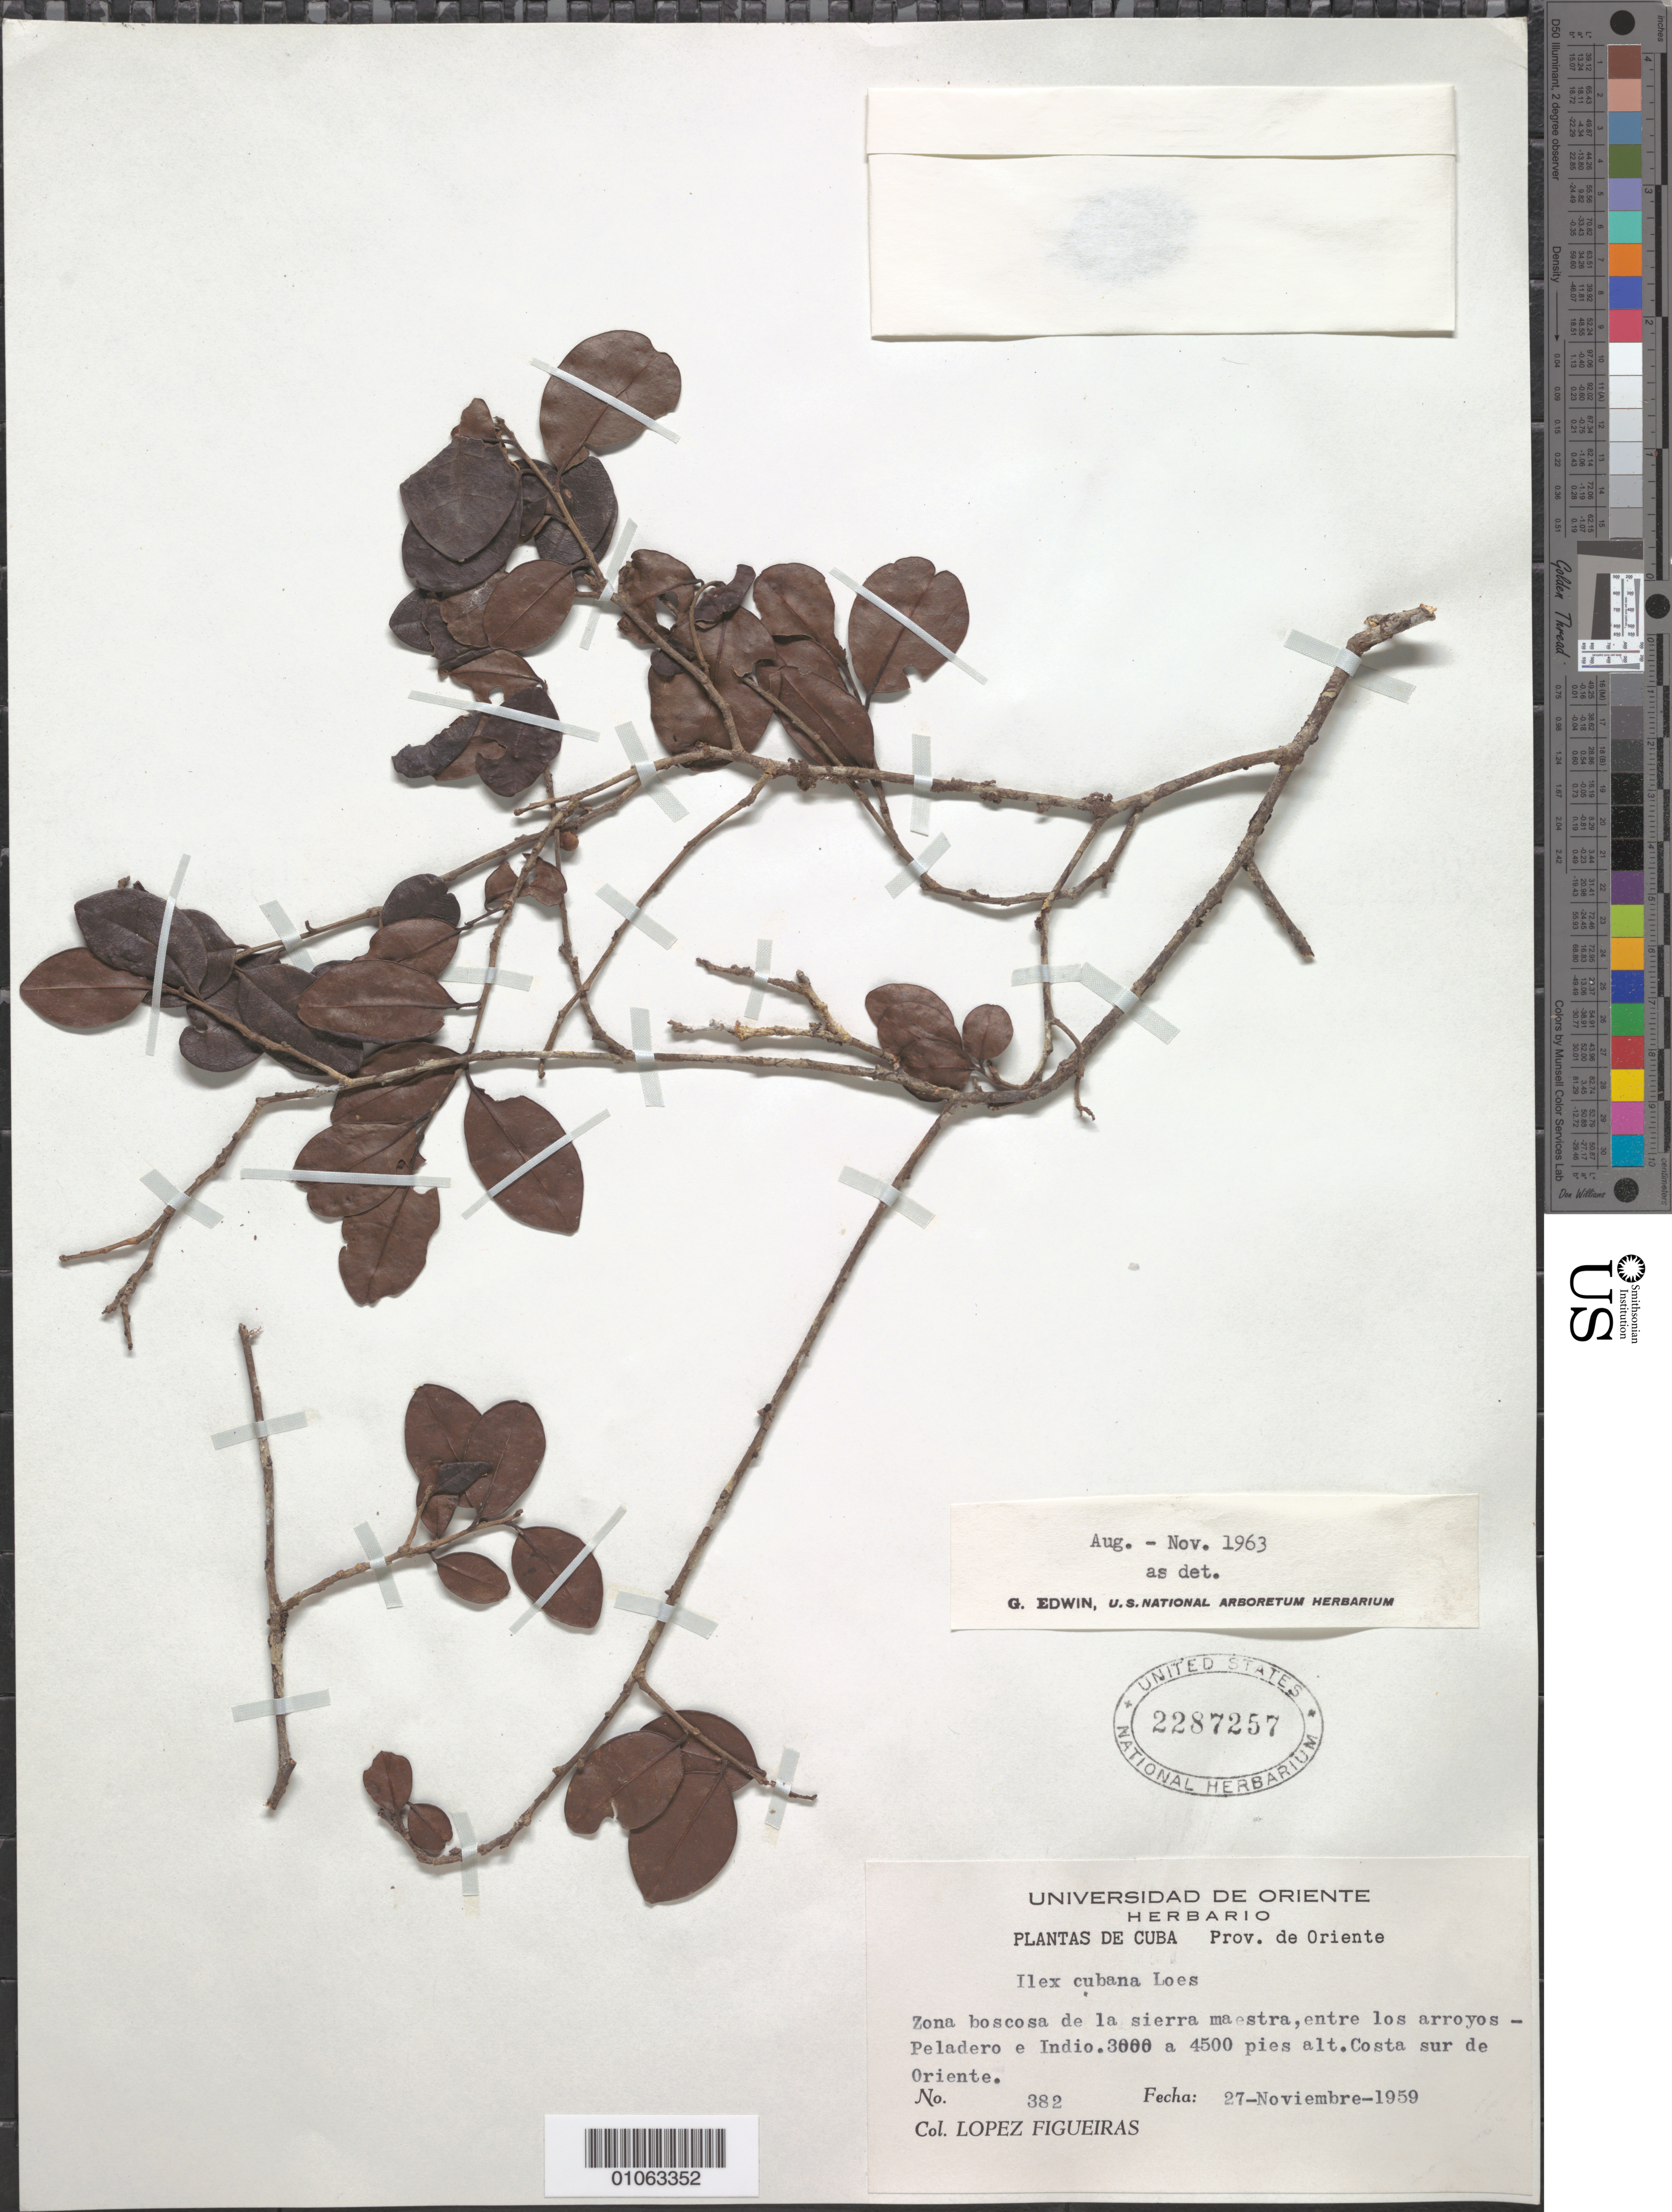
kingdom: Plantae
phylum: Tracheophyta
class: Magnoliopsida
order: Aquifoliales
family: Aquifoliaceae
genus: Ilex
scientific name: Ilex cubana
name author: Loes.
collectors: M. López Figueiras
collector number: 382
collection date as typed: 27 Nov 1959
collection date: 1959-11-27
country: Cuba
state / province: Oriente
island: Cuba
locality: Zona boscosa de la Sierra Maestra, entre los arroyos Peladero el Indio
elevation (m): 914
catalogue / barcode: US 2287257